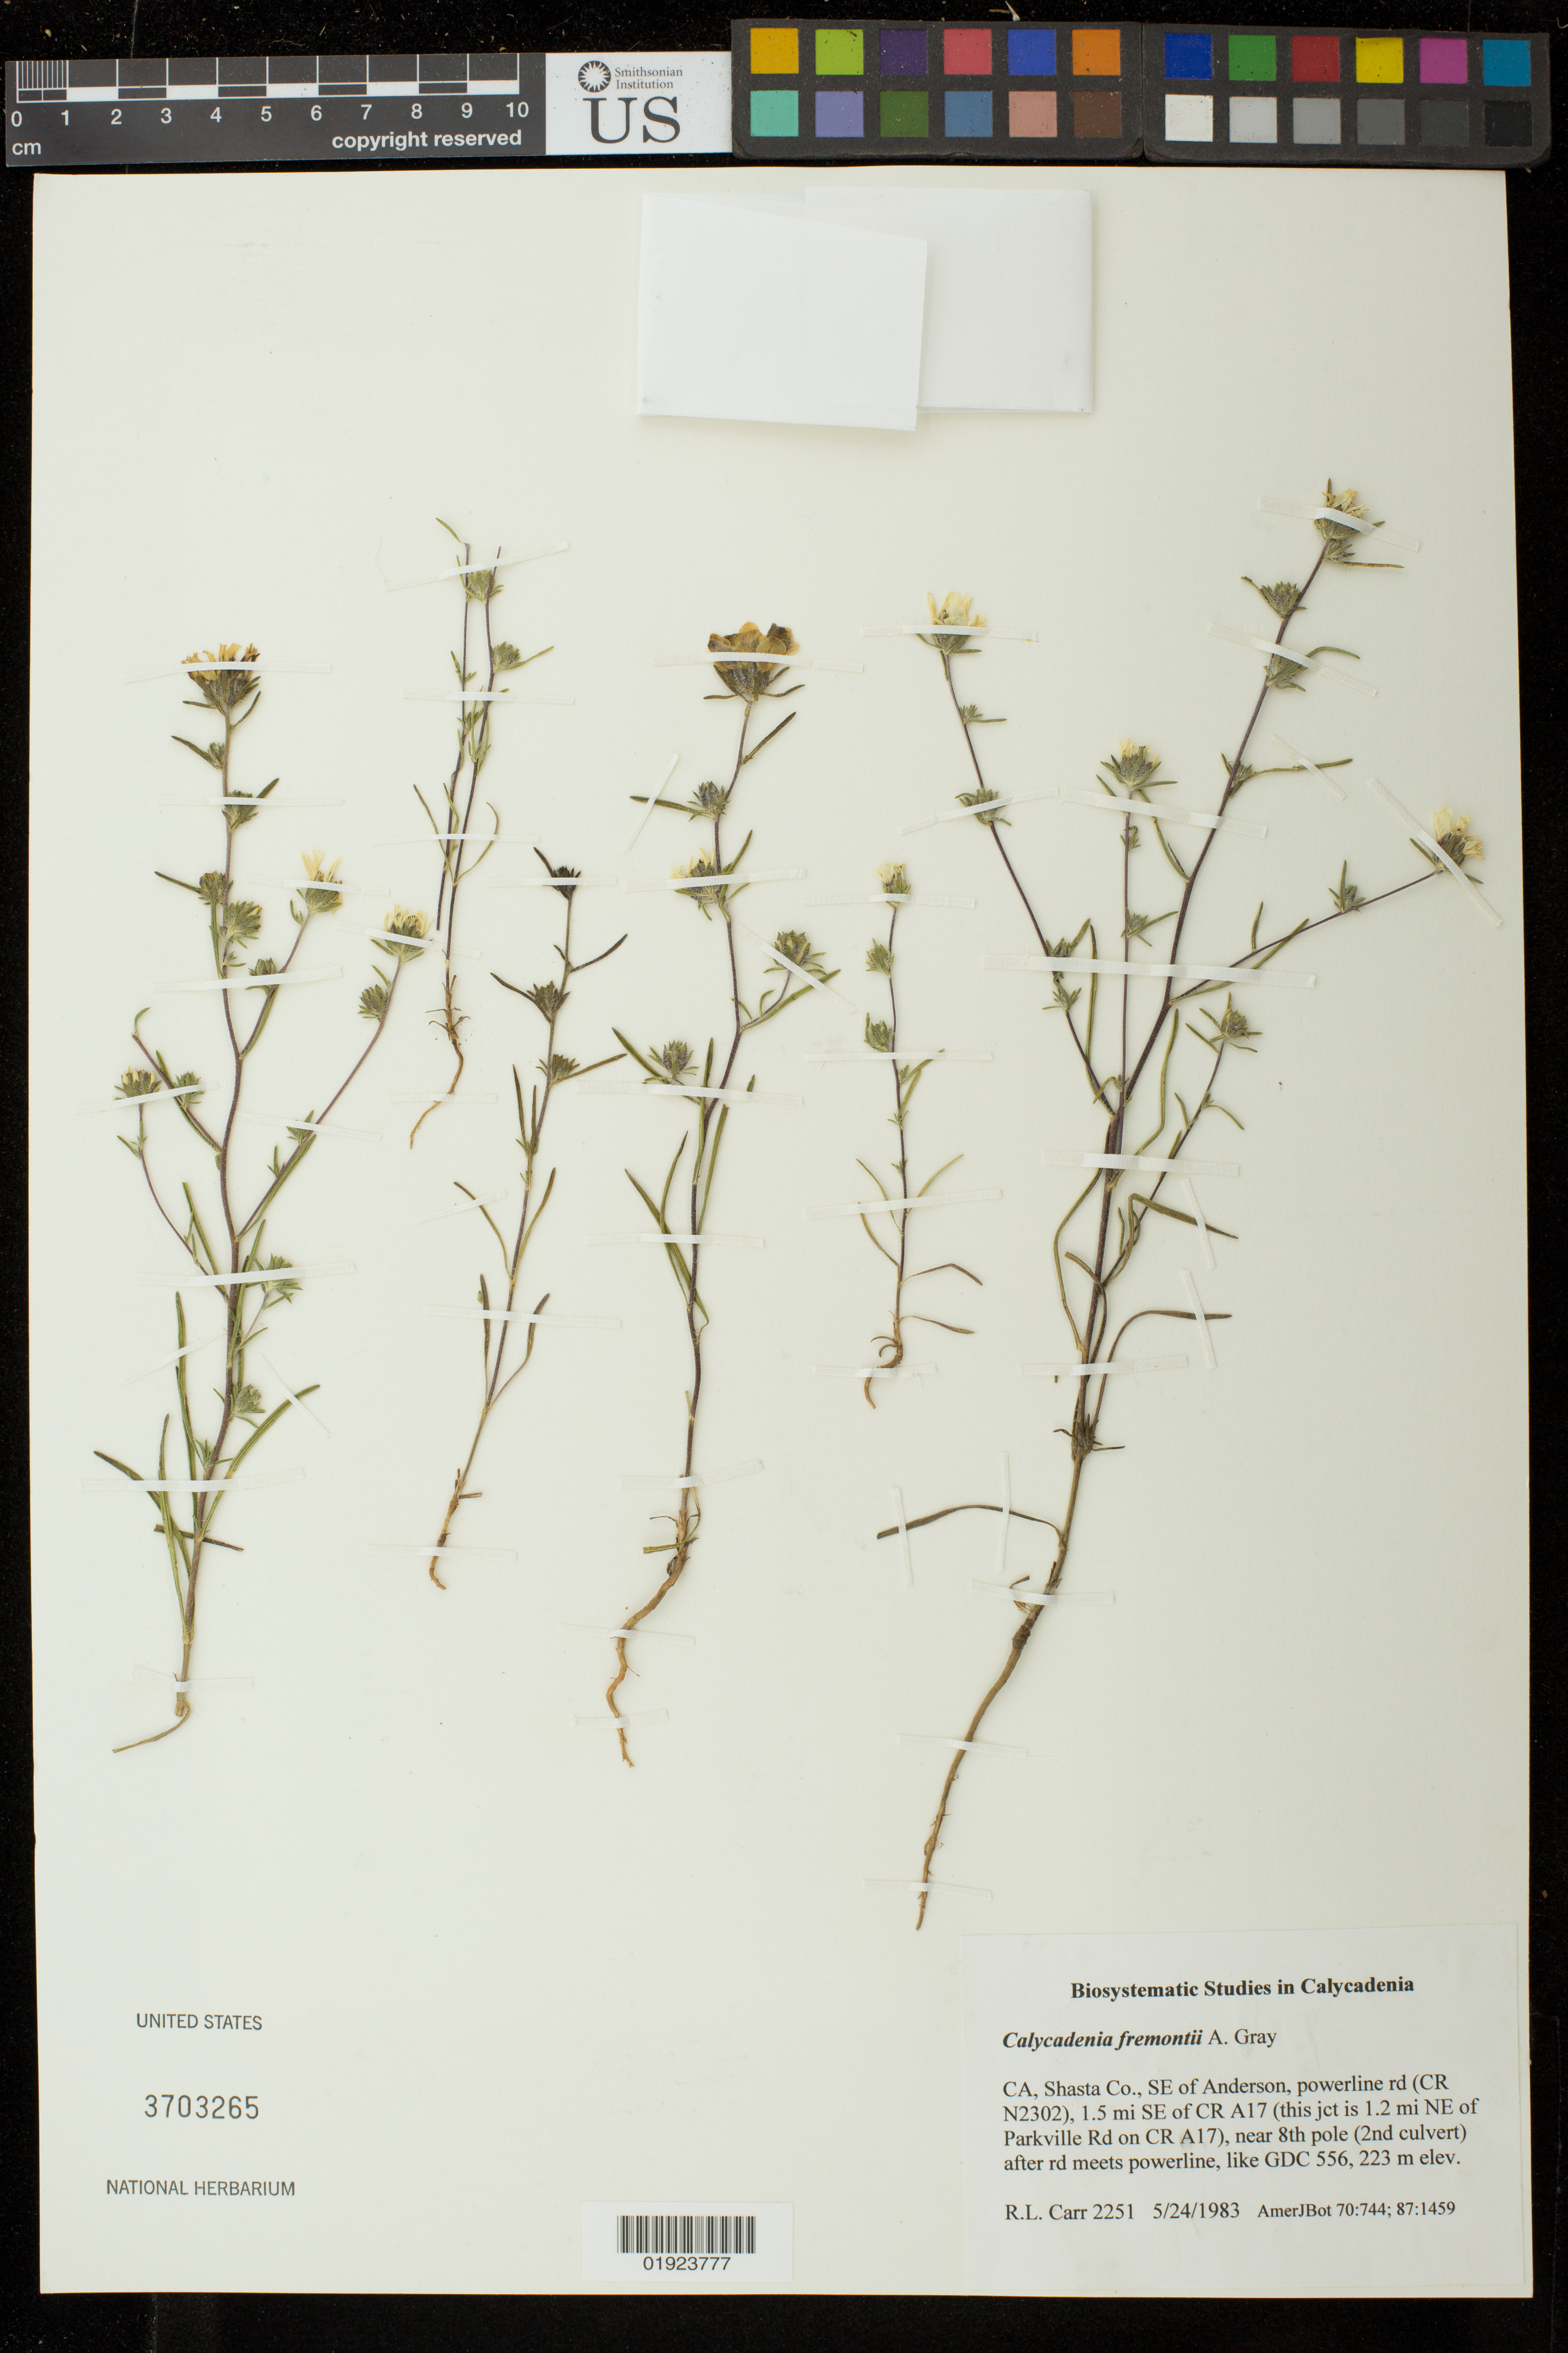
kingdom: Plantae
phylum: Tracheophyta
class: Magnoliopsida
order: Asterales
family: Asteraceae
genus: Calycadenia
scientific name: Calycadenia fremontii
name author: A. Gray in Emory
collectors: R. Carr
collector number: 2251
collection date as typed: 5/24/1983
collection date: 1983-05-24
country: United States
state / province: California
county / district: Shasta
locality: SE of Anderson, powerline rd (CR N2302), 1.5 mi SE of CR A17 (this jct is 1.2 mi NE of Parkville Rd on CR A17), near 8th pole (2nd culvert) after rd meets powerline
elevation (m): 223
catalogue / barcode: US 3703265